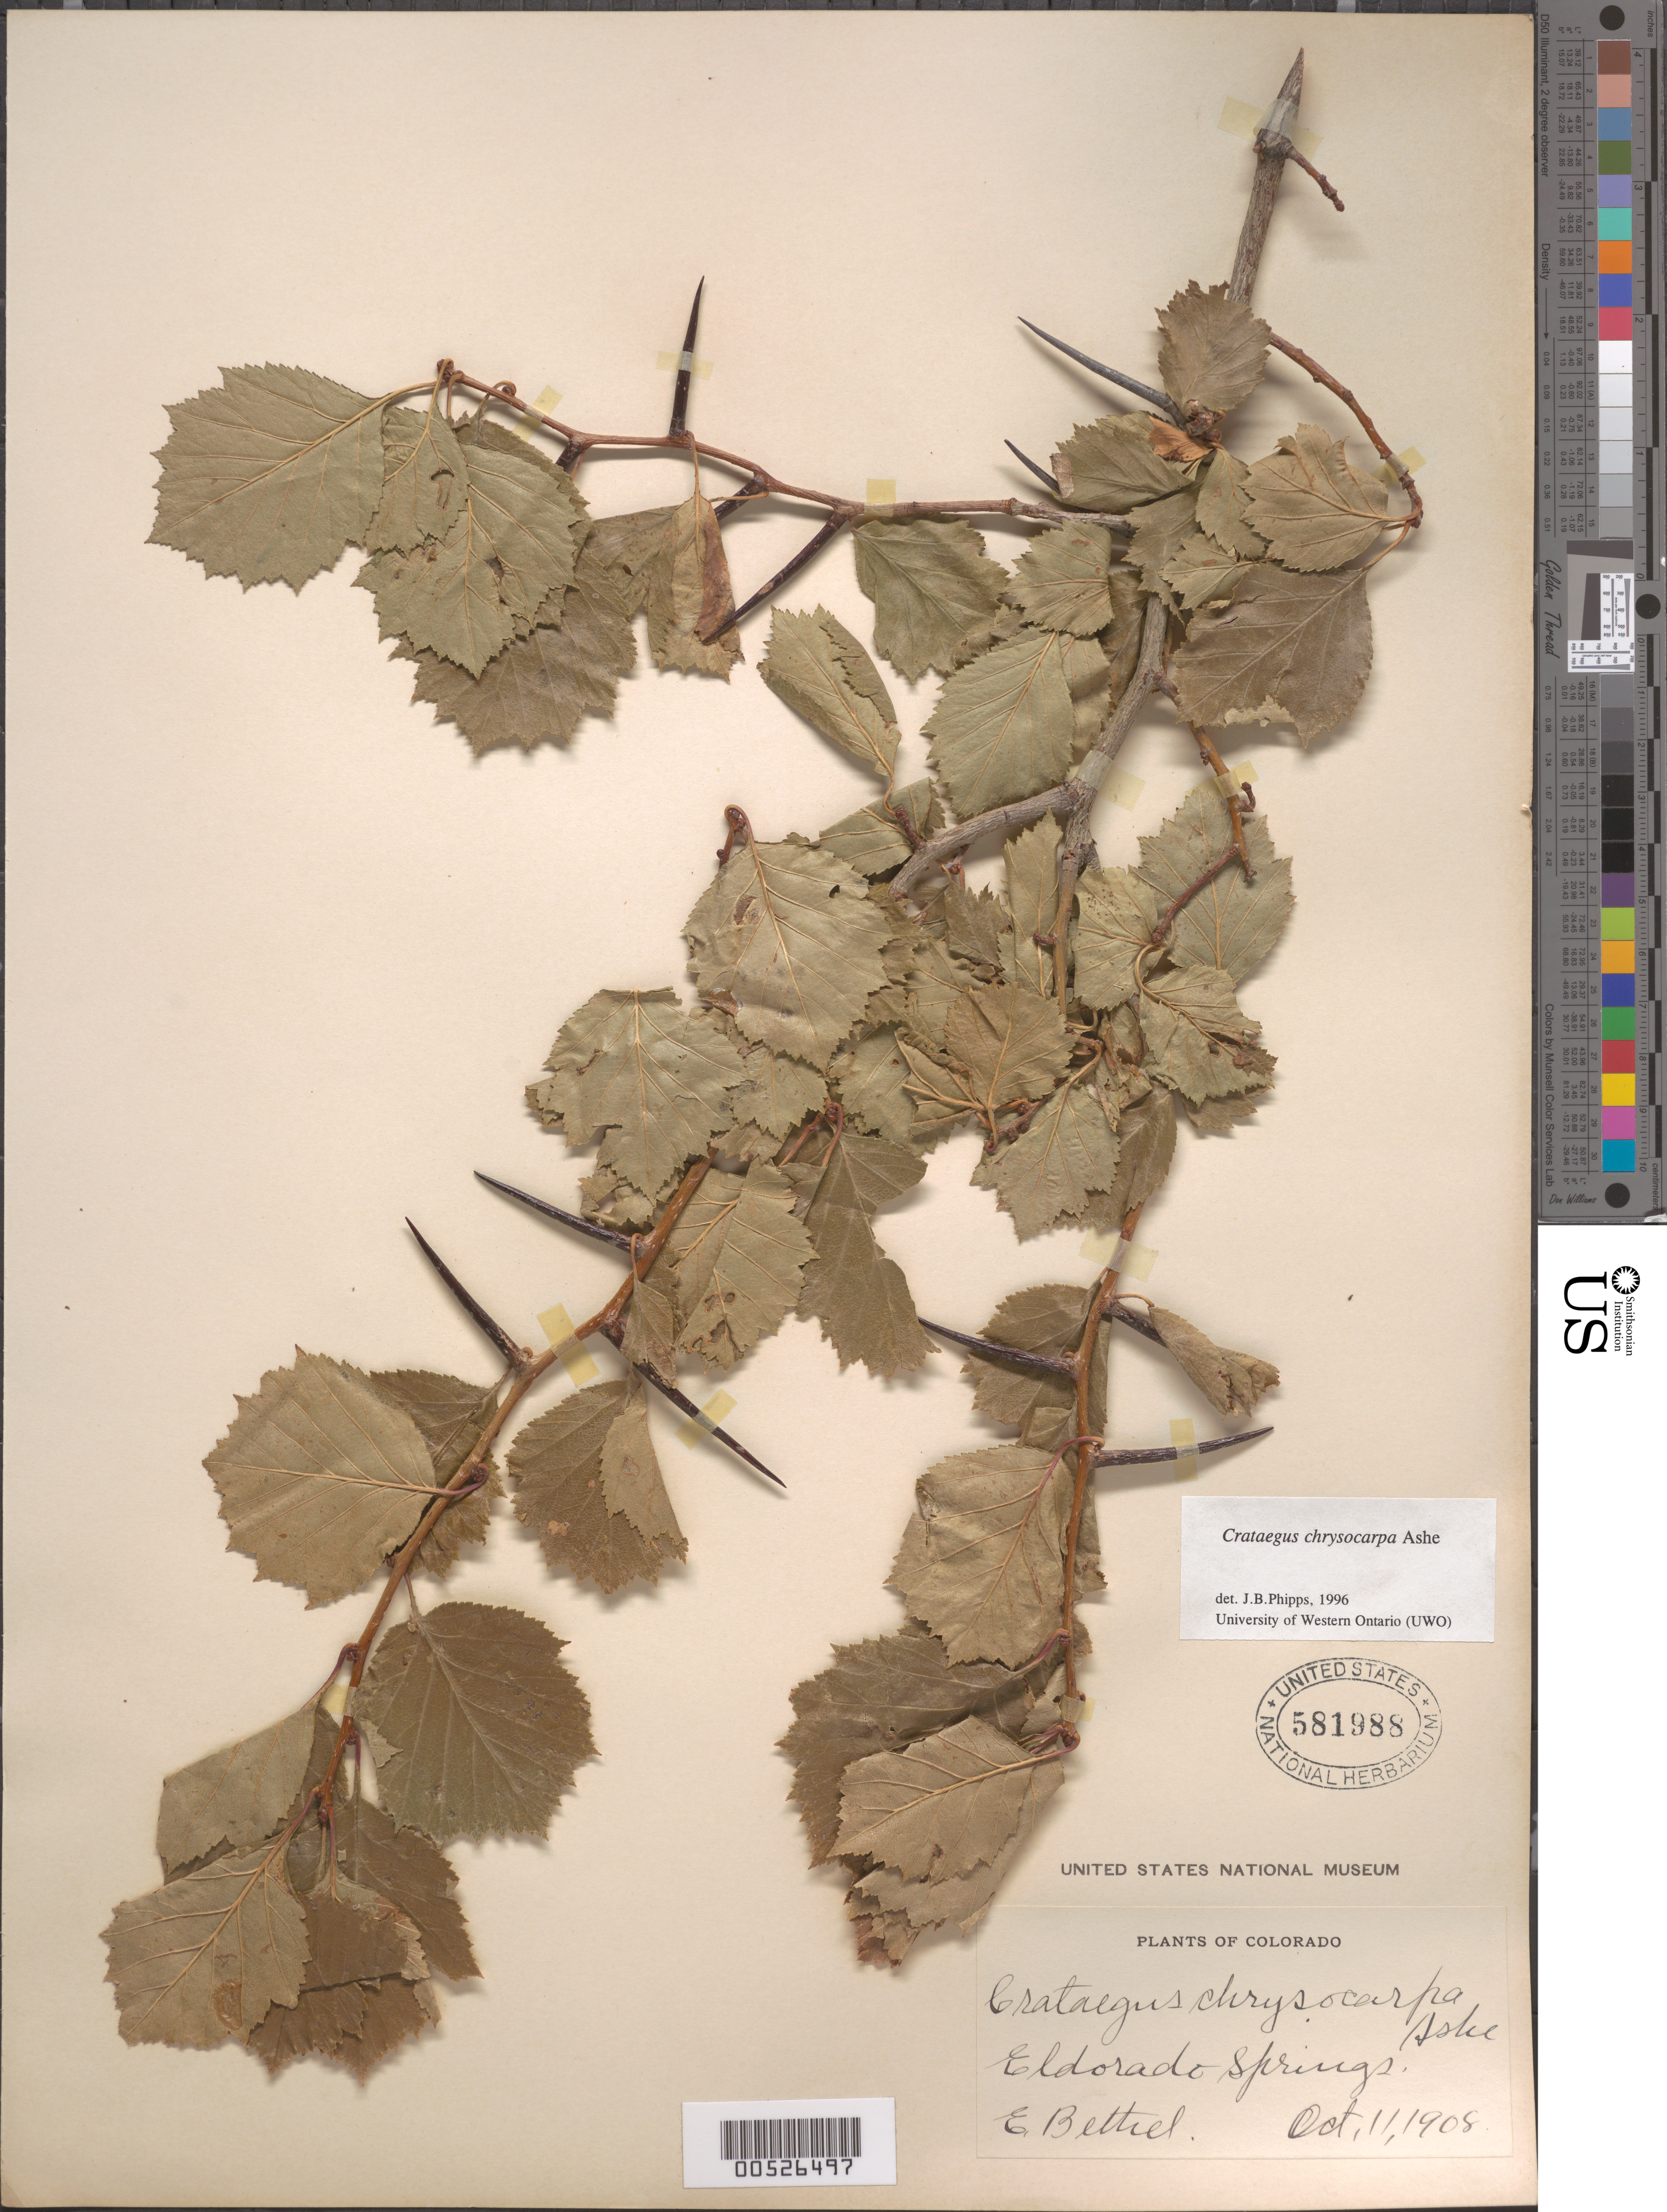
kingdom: Plantae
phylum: Tracheophyta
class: Magnoliopsida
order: Rosales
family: Rosaceae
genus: Crataegus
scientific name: Crataegus chrysocarpa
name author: Ashe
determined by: Phipps, James B., (UWO), University of Western Ontario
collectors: E. Bethel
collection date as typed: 11 Oct 1908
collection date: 1908-10-11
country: United States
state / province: Colorado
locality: Eldorado Springs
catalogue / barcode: US 581988